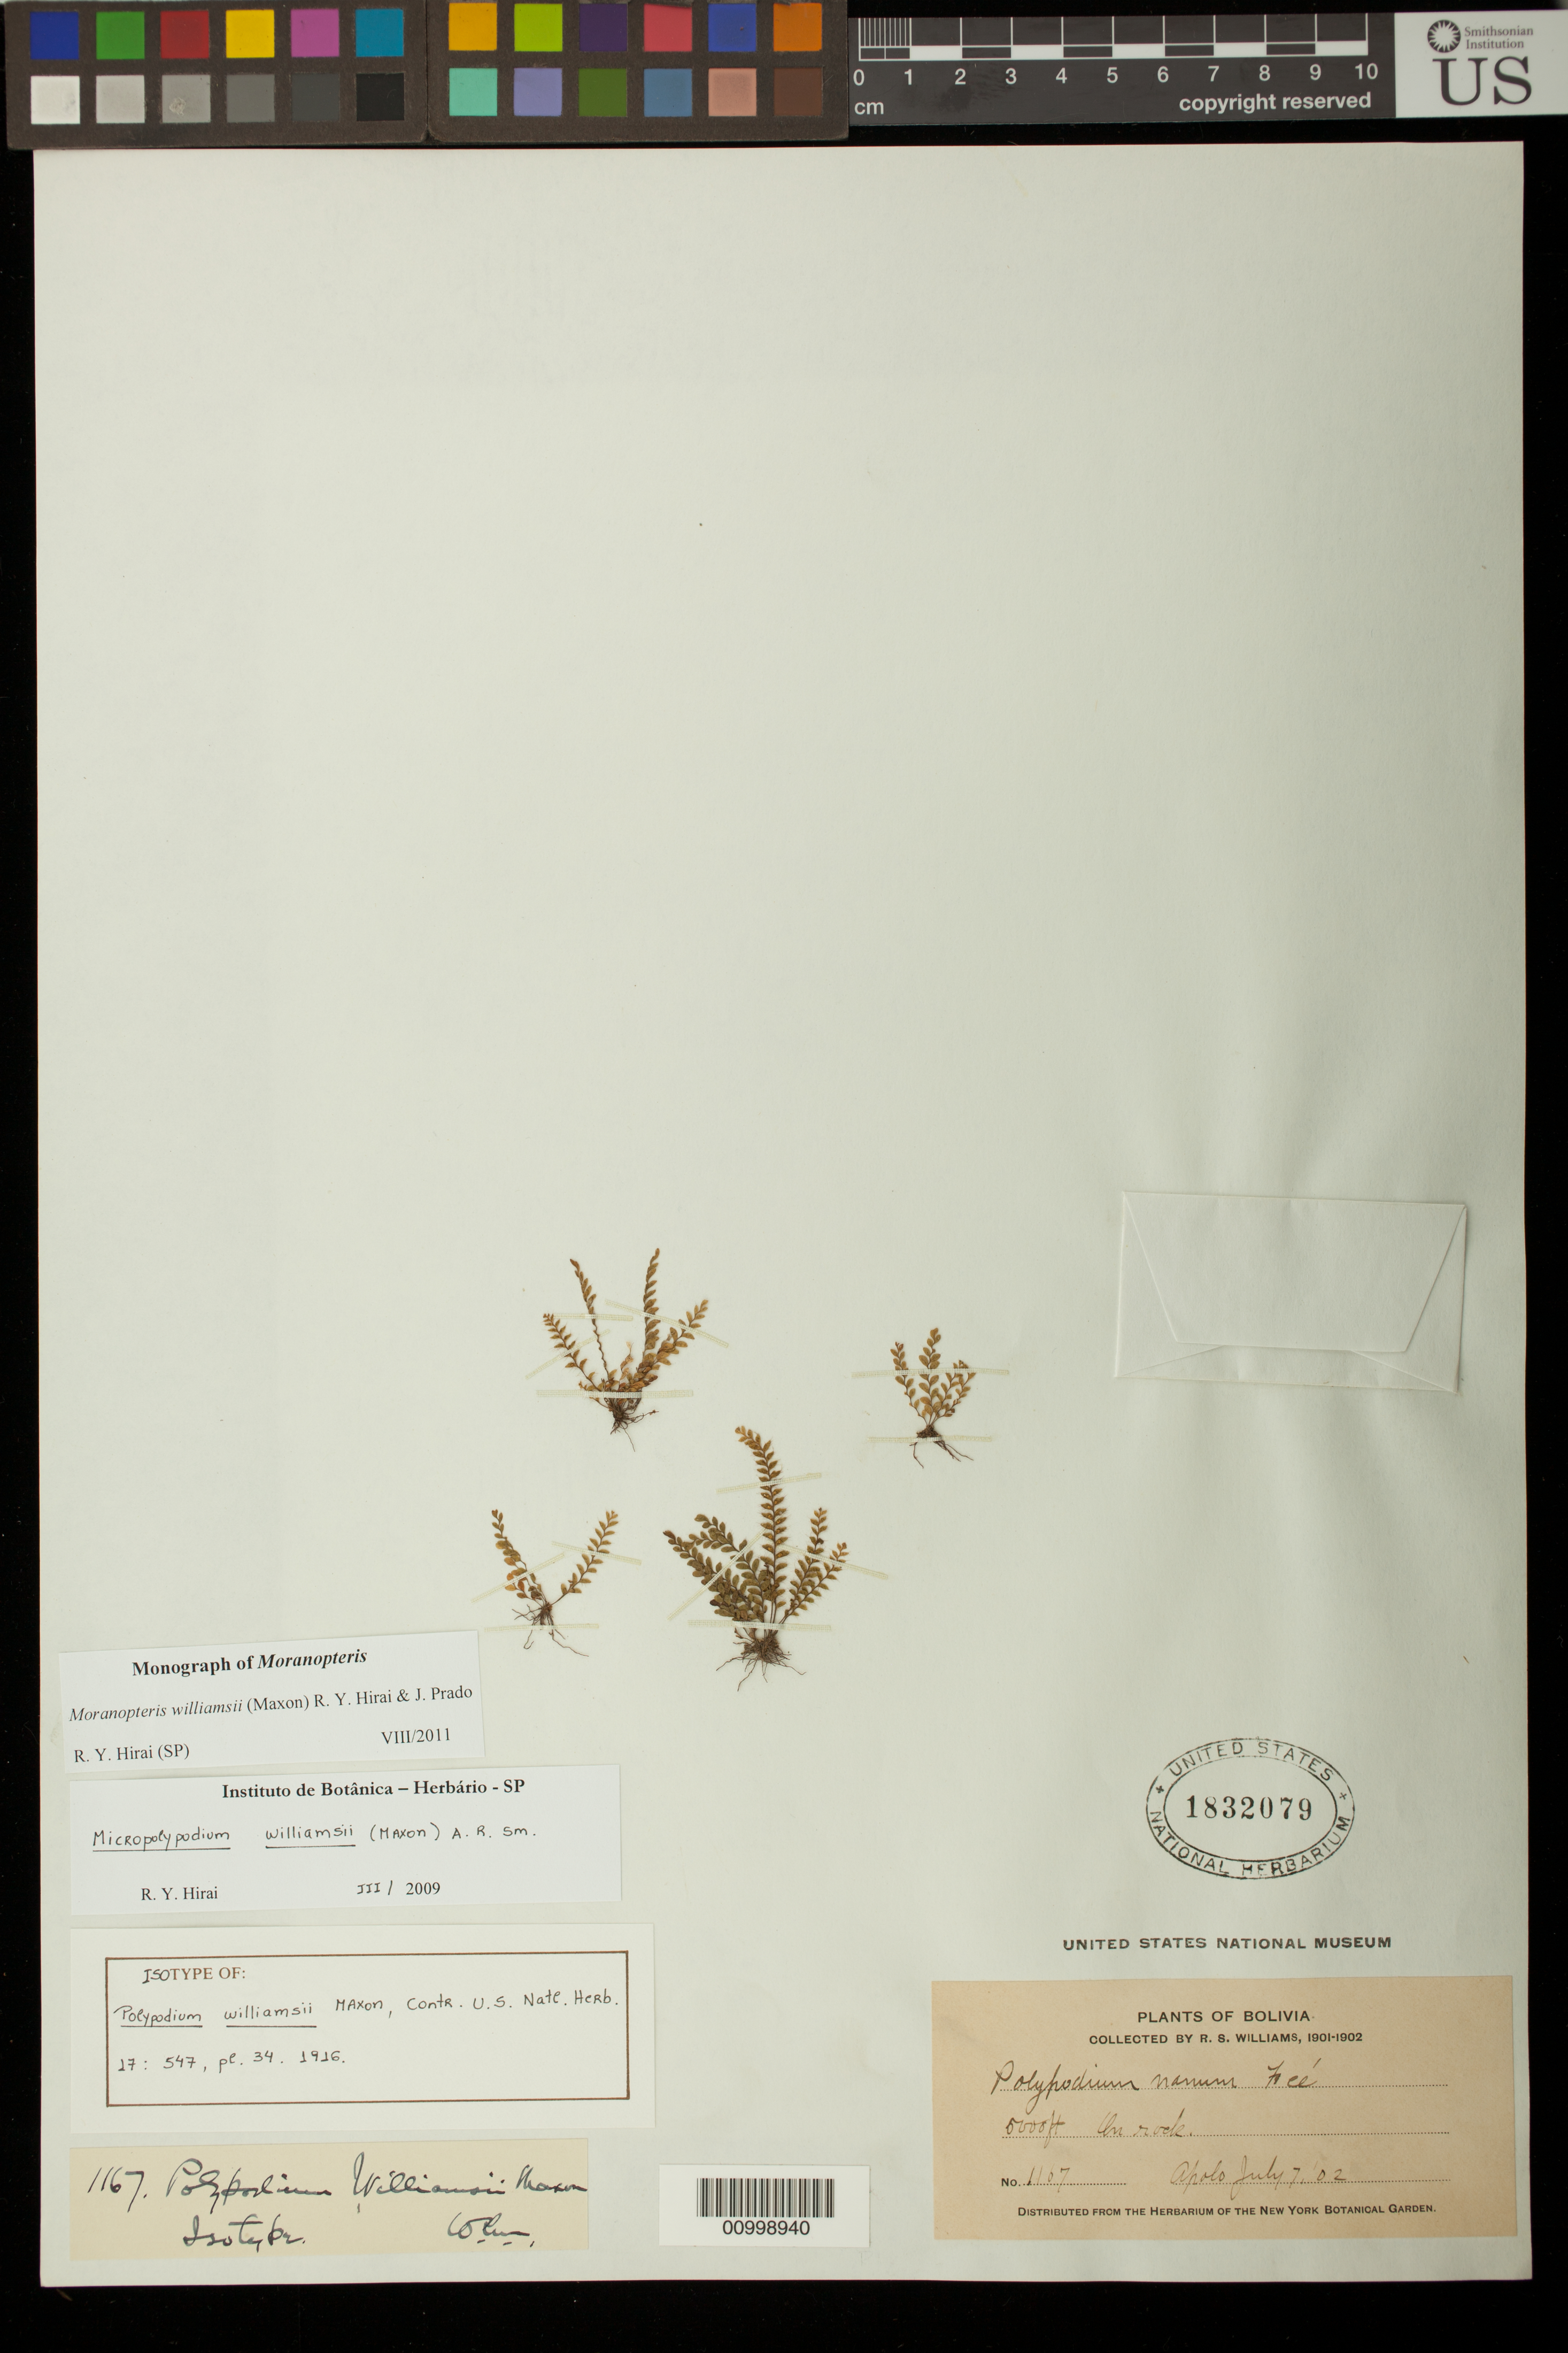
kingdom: Plantae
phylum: Tracheophyta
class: Polypodiopsida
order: Polypodiales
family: Polypodiaceae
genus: Polypodium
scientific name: Polypodium williamsii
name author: Maxon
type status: Isotype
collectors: R. S. Williams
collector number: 1167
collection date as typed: Jul. 7 '02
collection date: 1902-07-07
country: Bolivia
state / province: La Paz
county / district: Franz Tamayo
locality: Apolo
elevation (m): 1524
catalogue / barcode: US 1832079